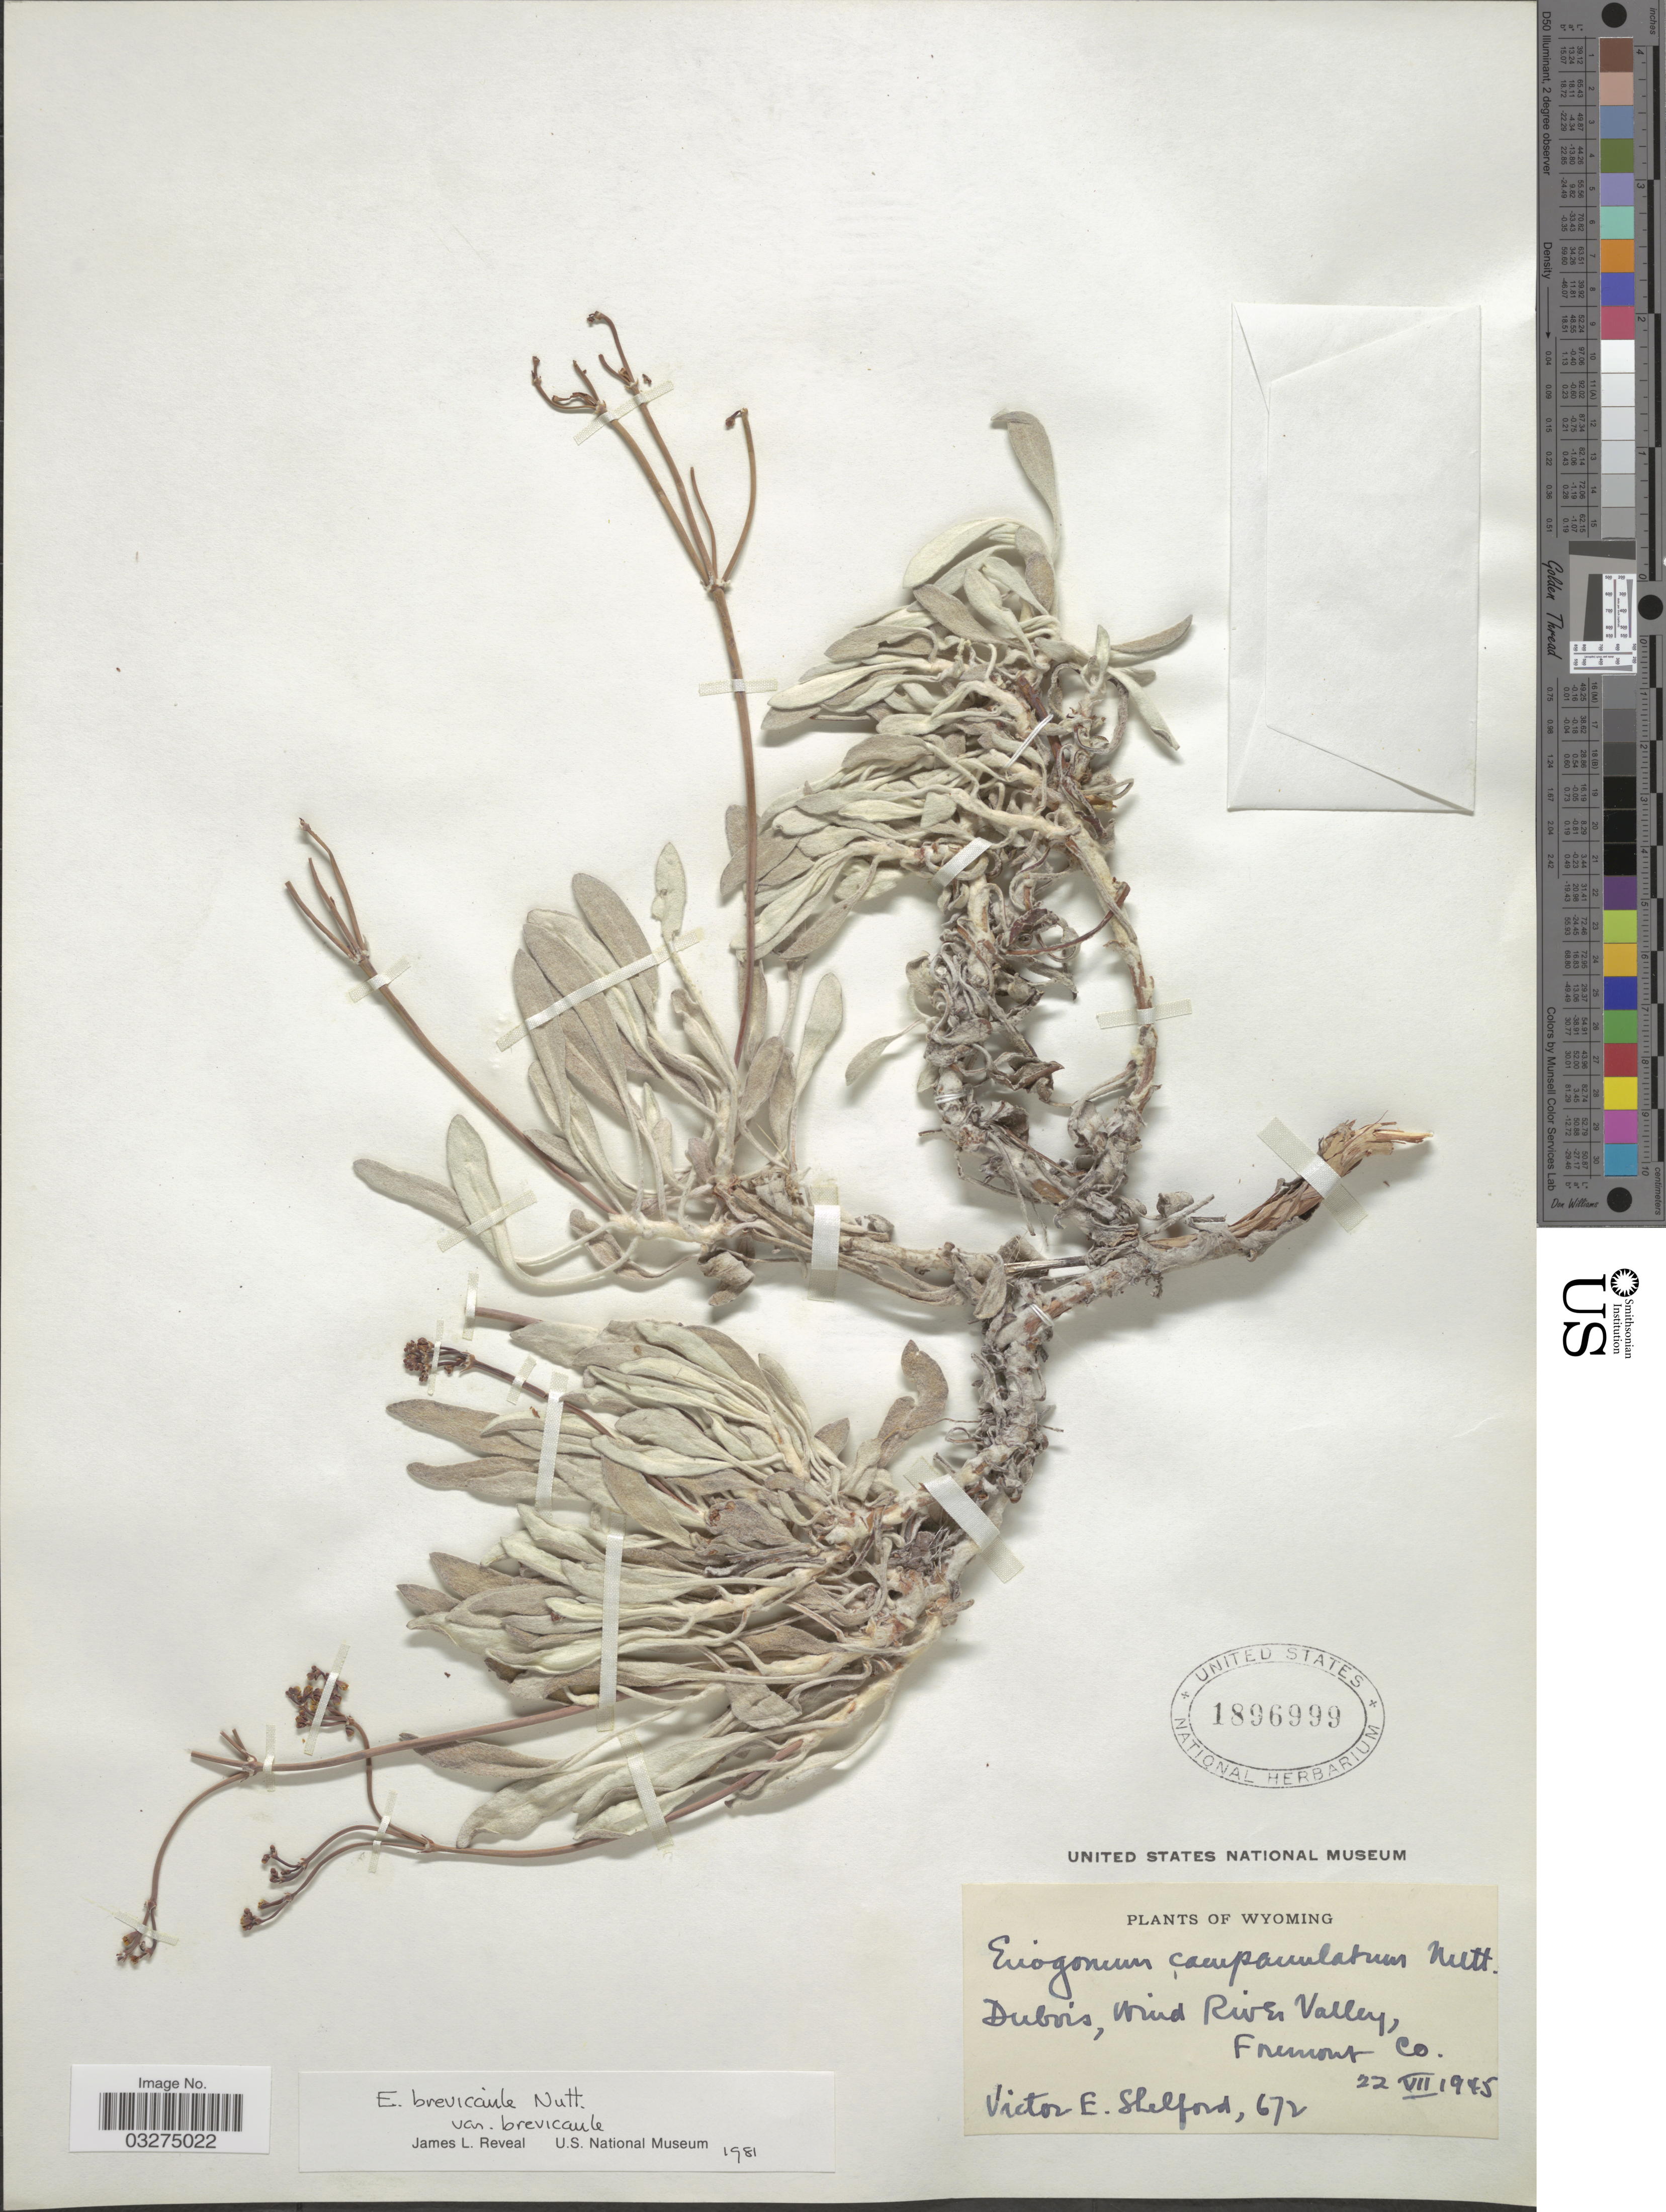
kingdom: Plantae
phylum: Tracheophyta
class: Magnoliopsida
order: Caryophyllales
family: Polygonaceae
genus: Eriogonum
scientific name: Eriogonum brevicaule var. brevicaule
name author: Nutt.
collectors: V. Shelford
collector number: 672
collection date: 1945-07-22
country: United States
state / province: Wyoming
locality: Dubois, Wind River Valley, Fremont Co.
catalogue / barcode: US 1896999